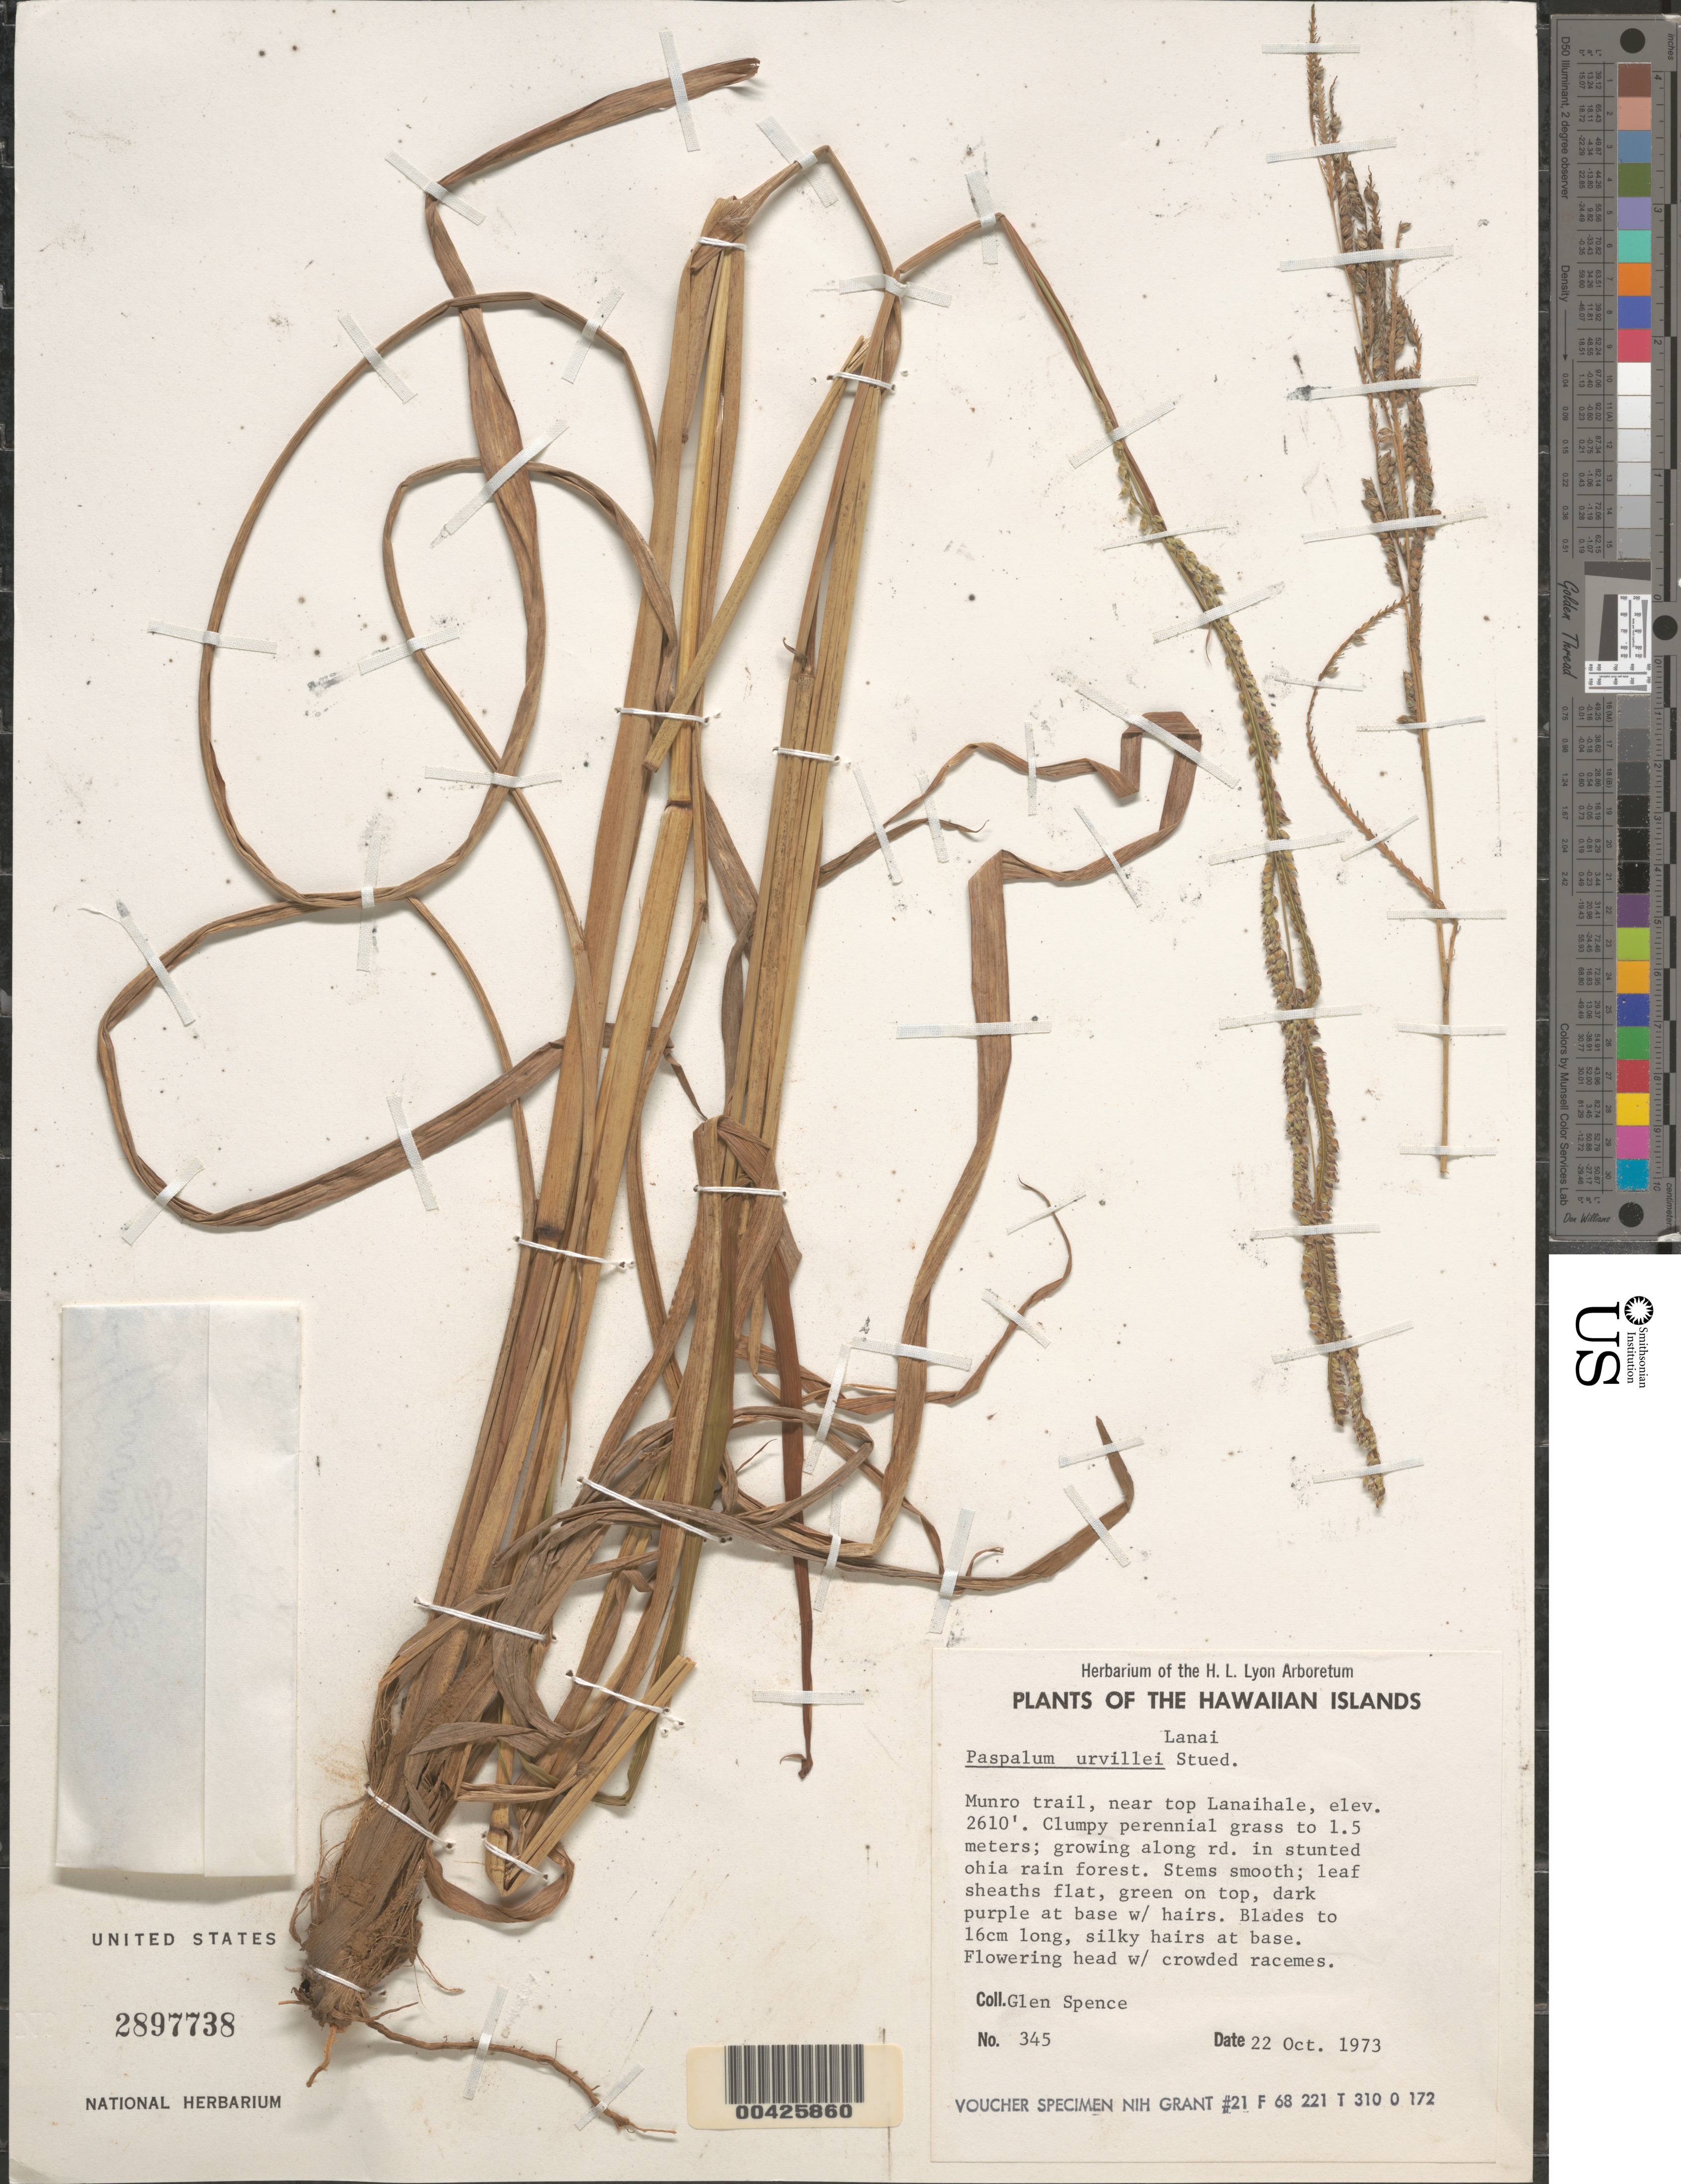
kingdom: Plantae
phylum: Tracheophyta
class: Liliopsida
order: Poales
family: Poaceae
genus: Paspalum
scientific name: Paspalum urvillei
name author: Steud.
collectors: G. Spence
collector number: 345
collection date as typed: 22 Oct 1973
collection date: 1973-10-22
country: United States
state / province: Hawaii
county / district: Maui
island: Lana'i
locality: Munro trail, near top Lanaihale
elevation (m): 796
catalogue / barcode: US 2897738